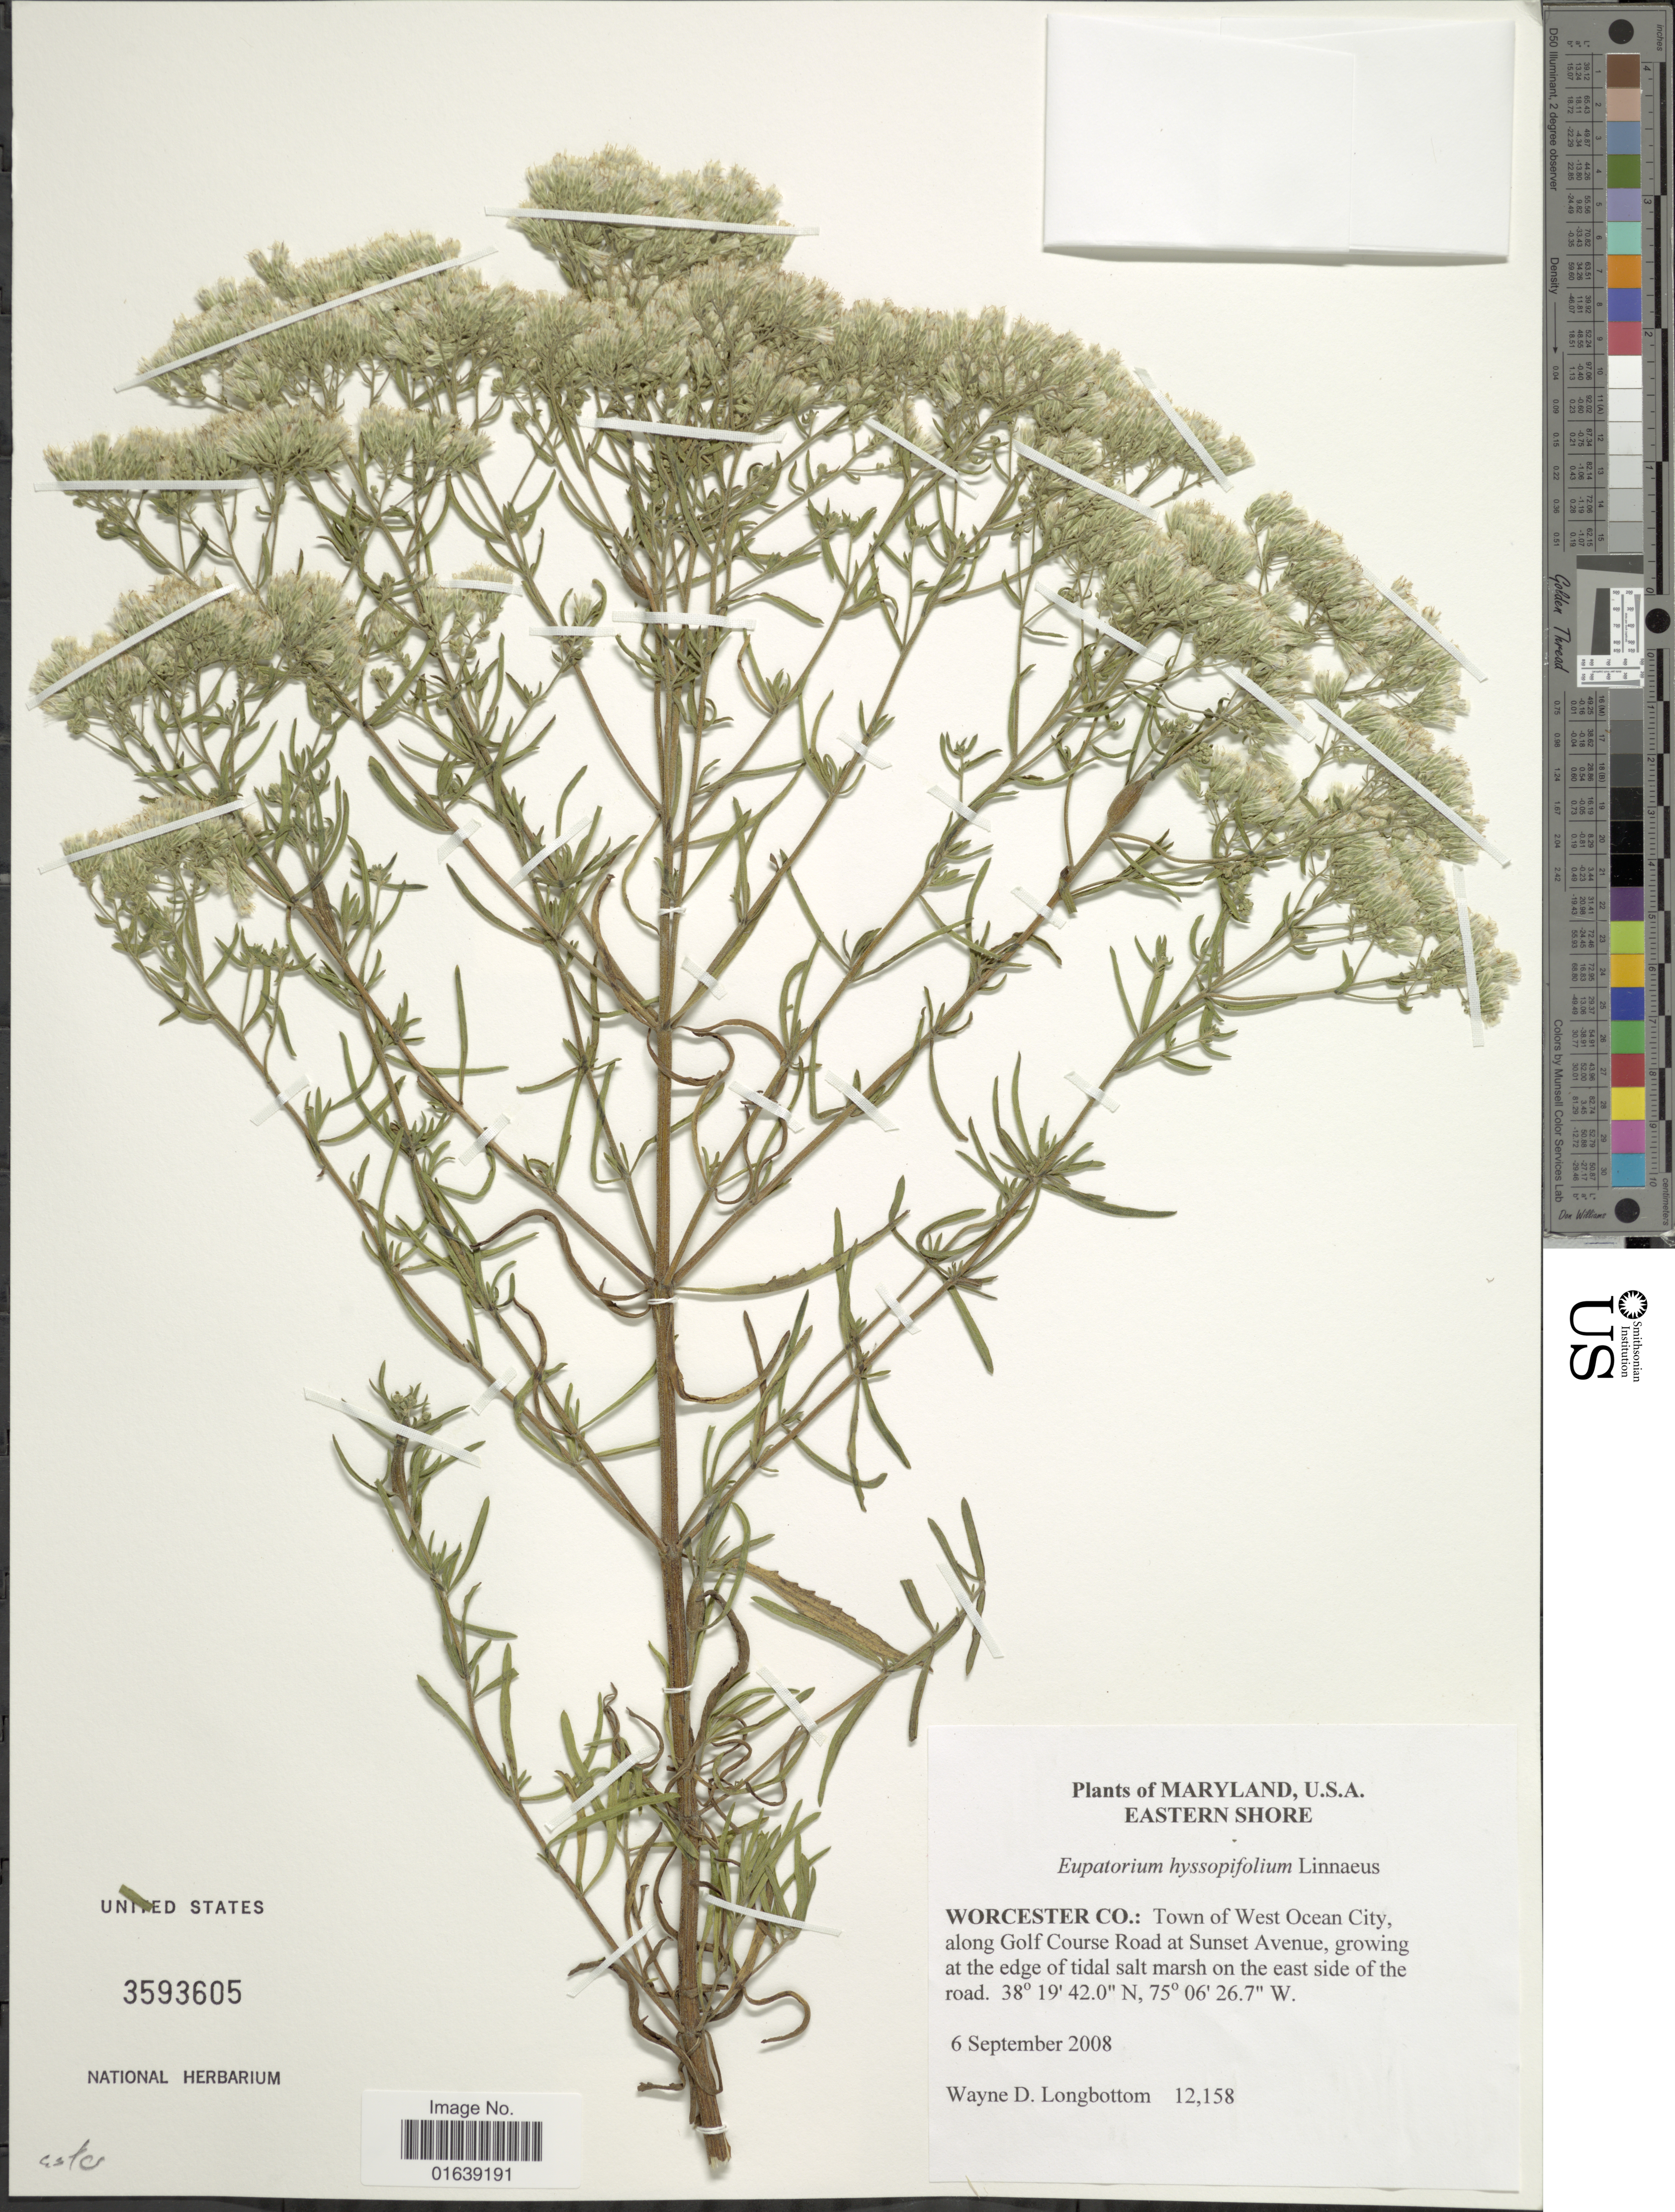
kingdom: Plantae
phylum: Tracheophyta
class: Magnoliopsida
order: Asterales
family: Asteraceae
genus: Eupatorium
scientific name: Eupatorium hyssopifolium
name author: L.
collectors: W. D. Longbottom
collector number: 12158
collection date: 2008-09-06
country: United States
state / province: Maryland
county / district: Worcester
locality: Maryland, U.S.A. Worcester Co.: Town of West Ocean City, along Golf Course Road at Sunset Avenue, growing at the edge of tidal salt marsh on the east side of the road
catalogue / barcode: US 2593605